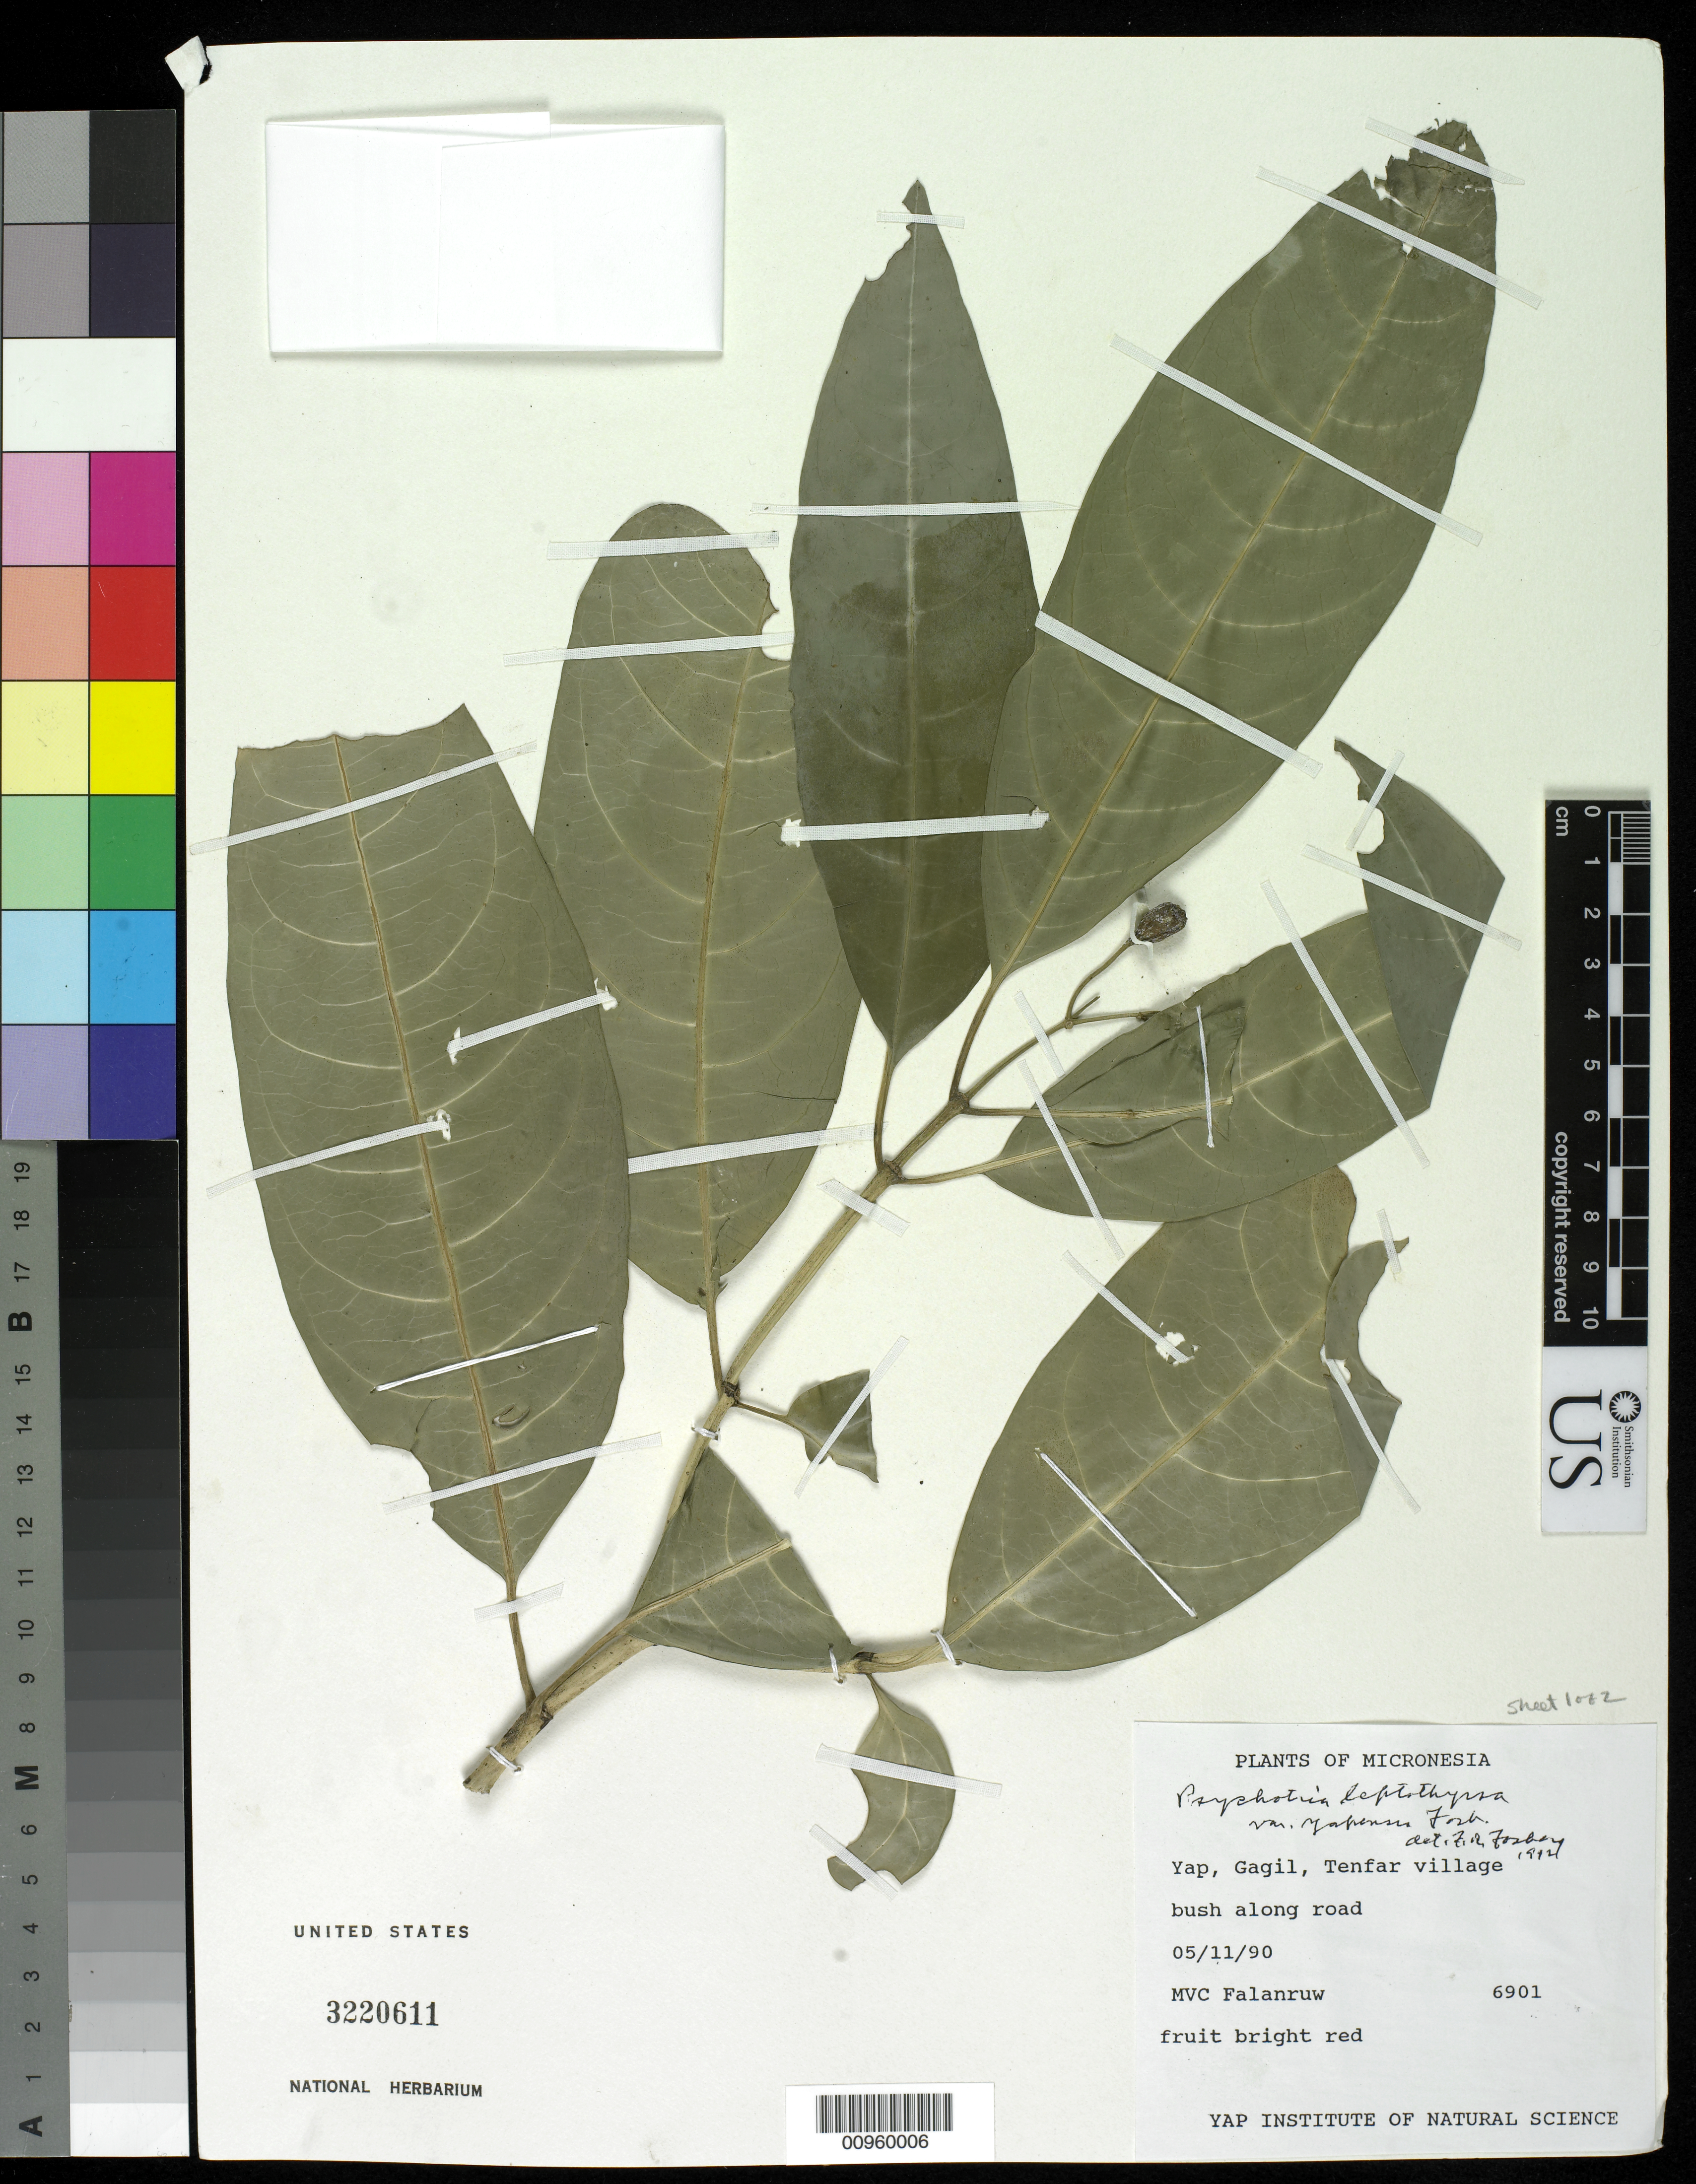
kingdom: Plantae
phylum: Tracheophyta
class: Magnoliopsida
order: Gentianales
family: Rubiaceae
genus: Psychotria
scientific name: Psychotria leptothyrsa var. yapensis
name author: Fosberg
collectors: M. V. Falanruw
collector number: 6901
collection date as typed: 11 May 1990 or 05 Nov 1990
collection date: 1990-05-11 or 1990-11-05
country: Micronesia, Federated States of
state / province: Yap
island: Gagil Tamil [Gagil-Tomil]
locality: Gagil, Tenfar village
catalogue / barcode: US 3220611